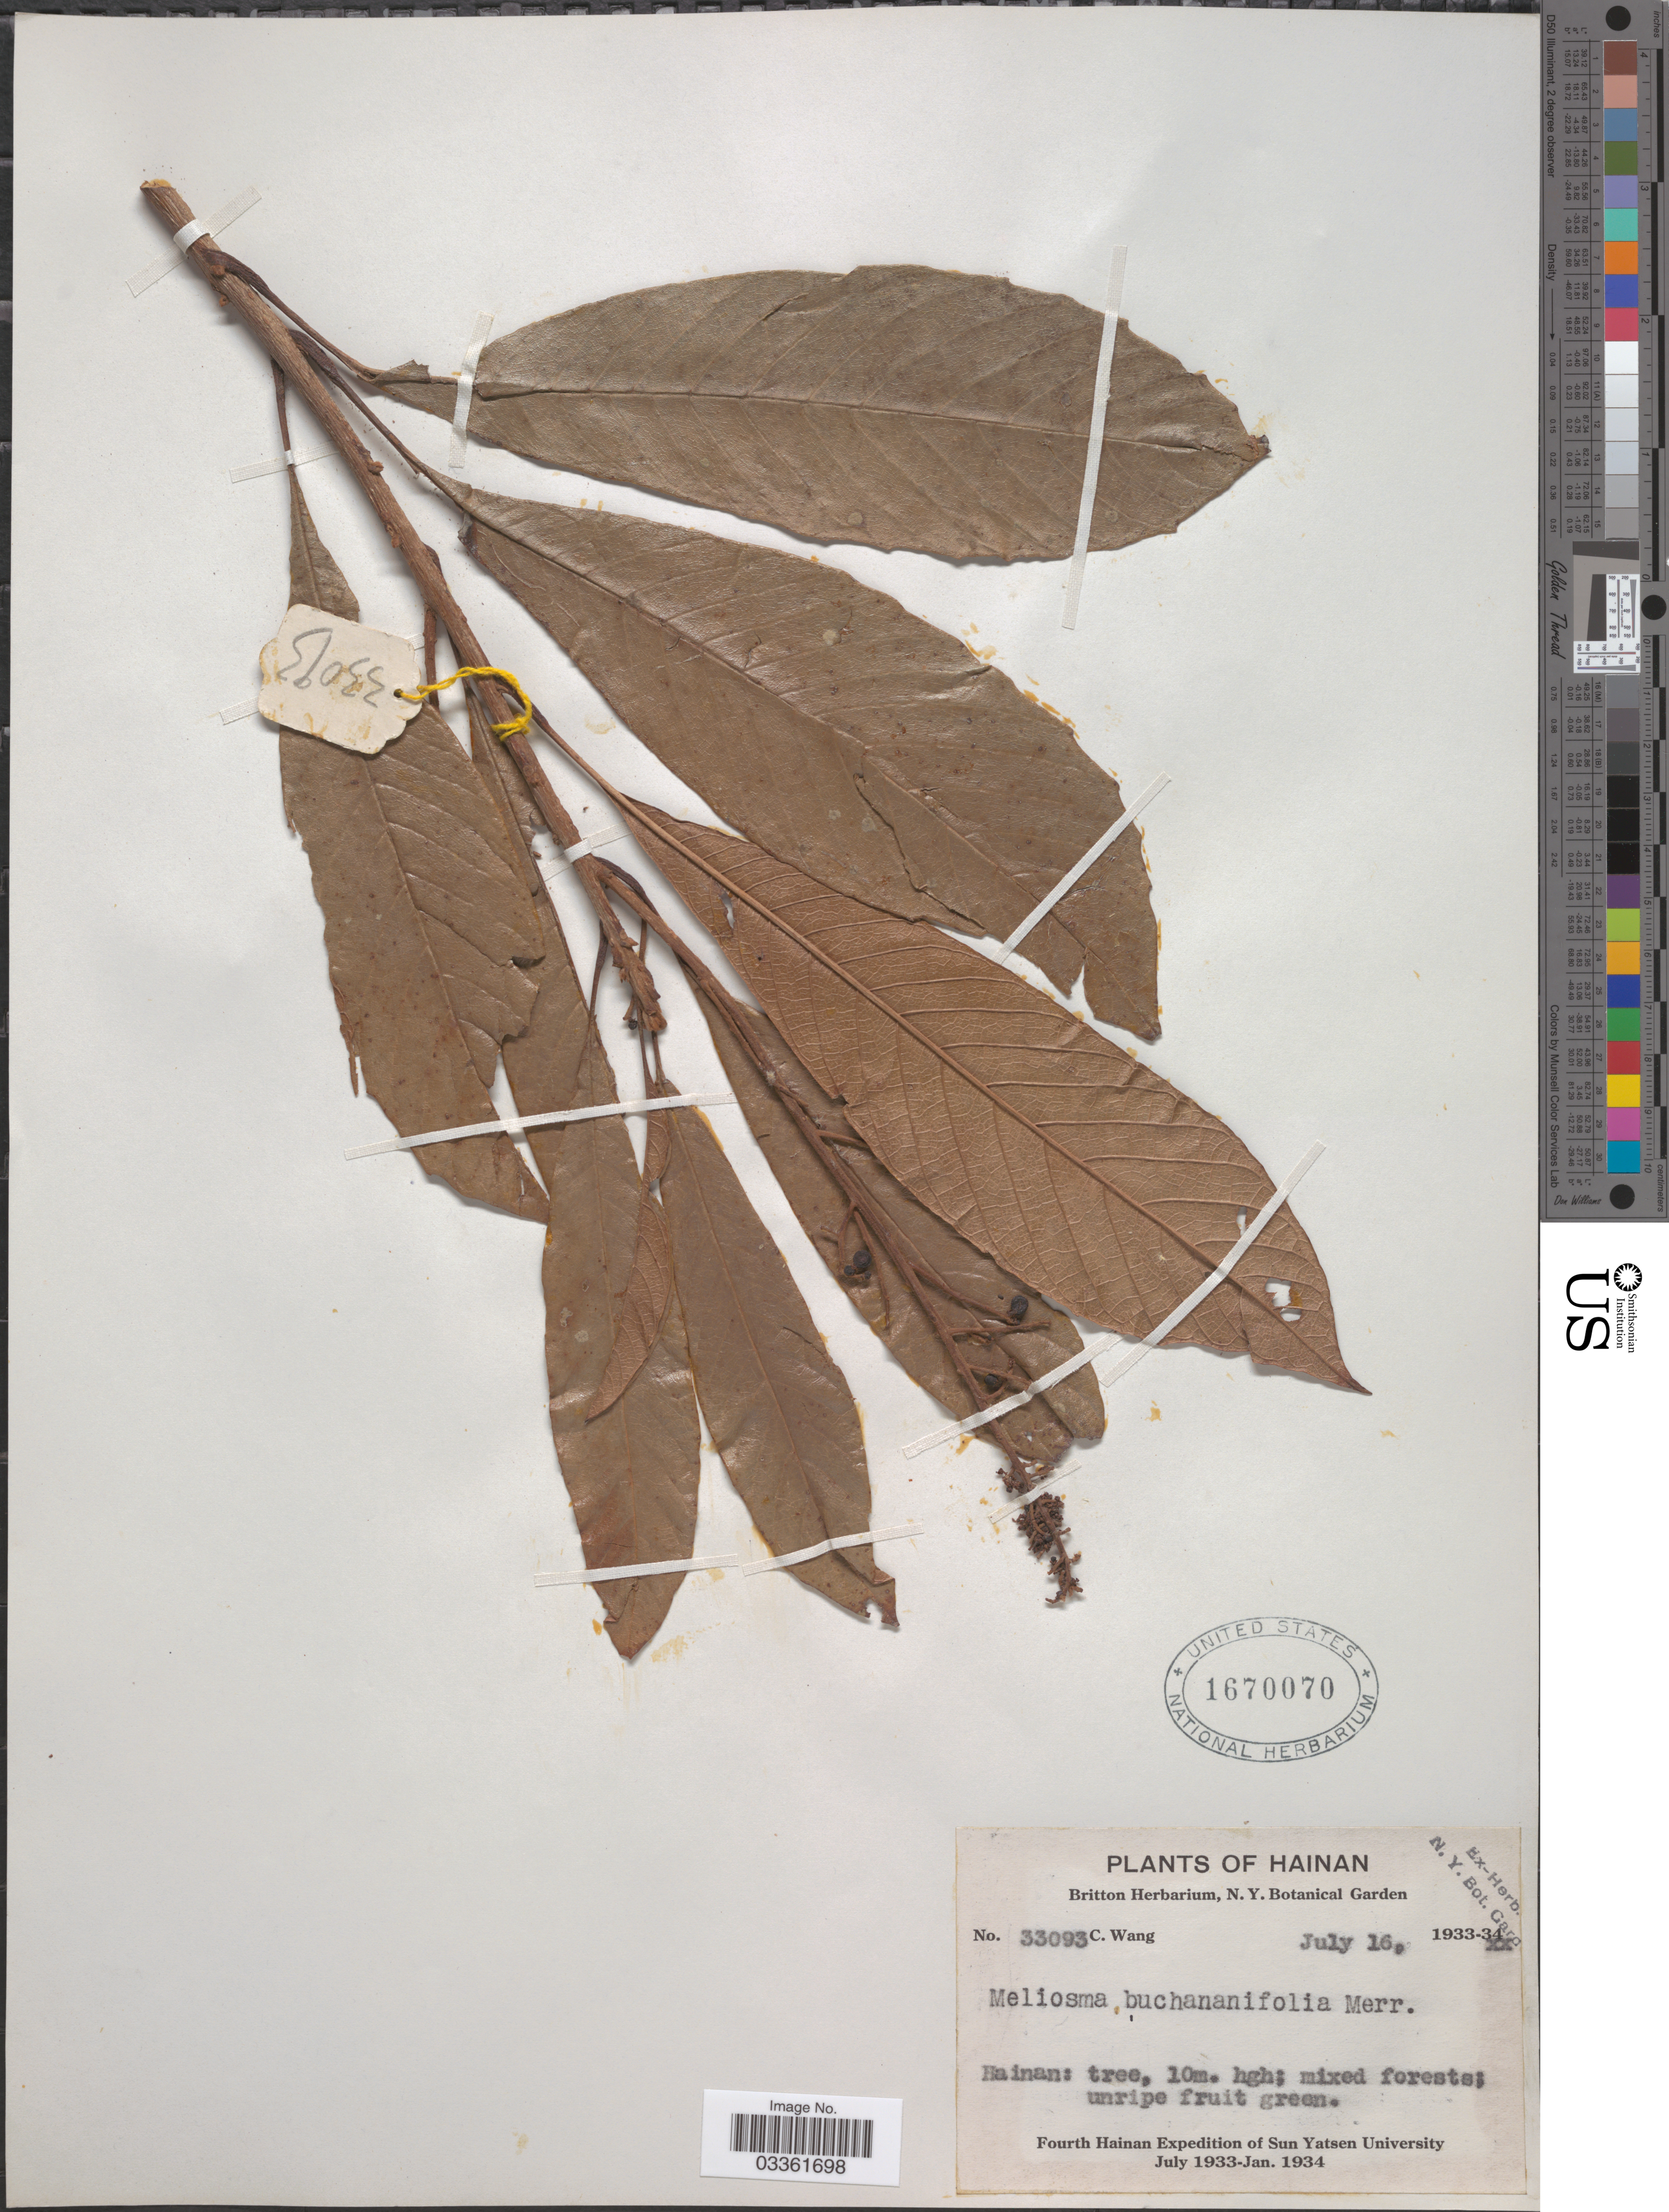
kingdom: Plantae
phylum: Tracheophyta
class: Magnoliopsida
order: Proteales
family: Sabiaceae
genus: Meliosma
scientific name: Meliosma buchananifolia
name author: Merr.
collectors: C. Wang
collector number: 33093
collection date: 1933-07-16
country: China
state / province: Hainan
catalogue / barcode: US 1670070